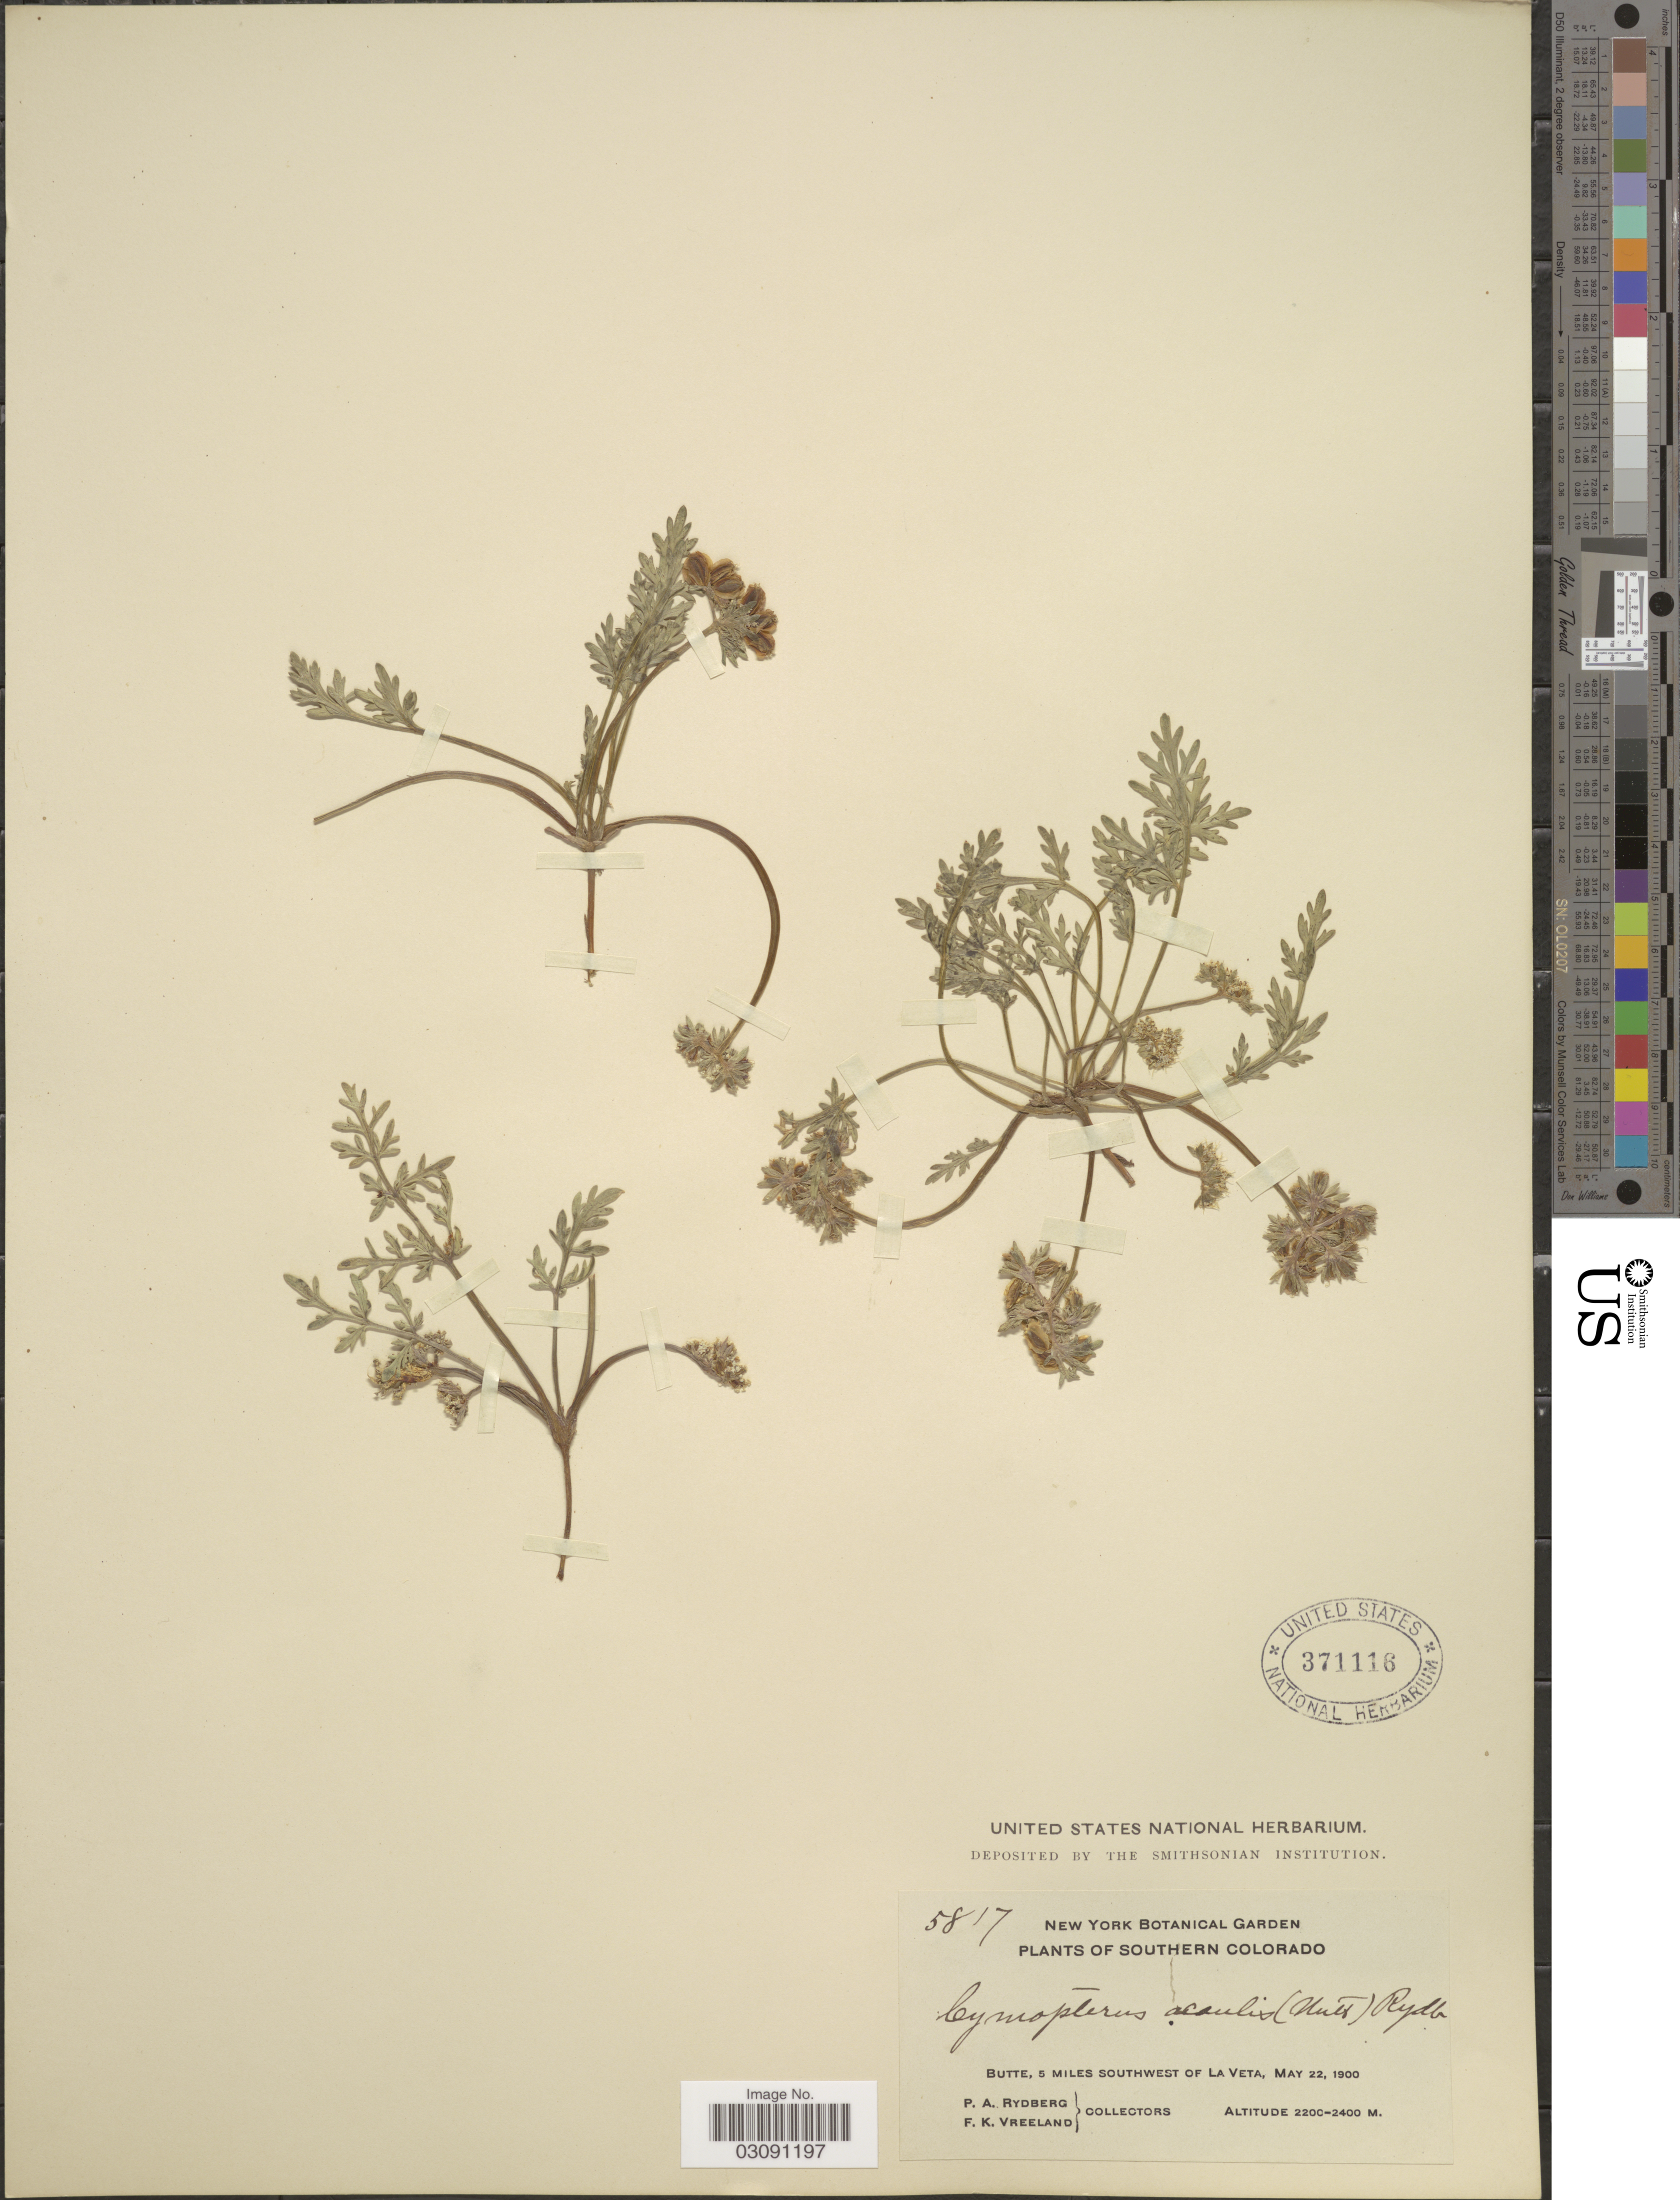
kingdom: Plantae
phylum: Tracheophyta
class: Magnoliopsida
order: Apiales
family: Apiaceae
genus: Cymopterus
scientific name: Cymopterus acaulis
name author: (Pursh) Raf.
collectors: P. A. Rydberg & F. Vreeland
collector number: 5817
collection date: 1900-05-22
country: United States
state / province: Colorado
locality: Southern Colorado, Butte, 5 miles southwest of La Veta.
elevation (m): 2200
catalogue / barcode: US 371116